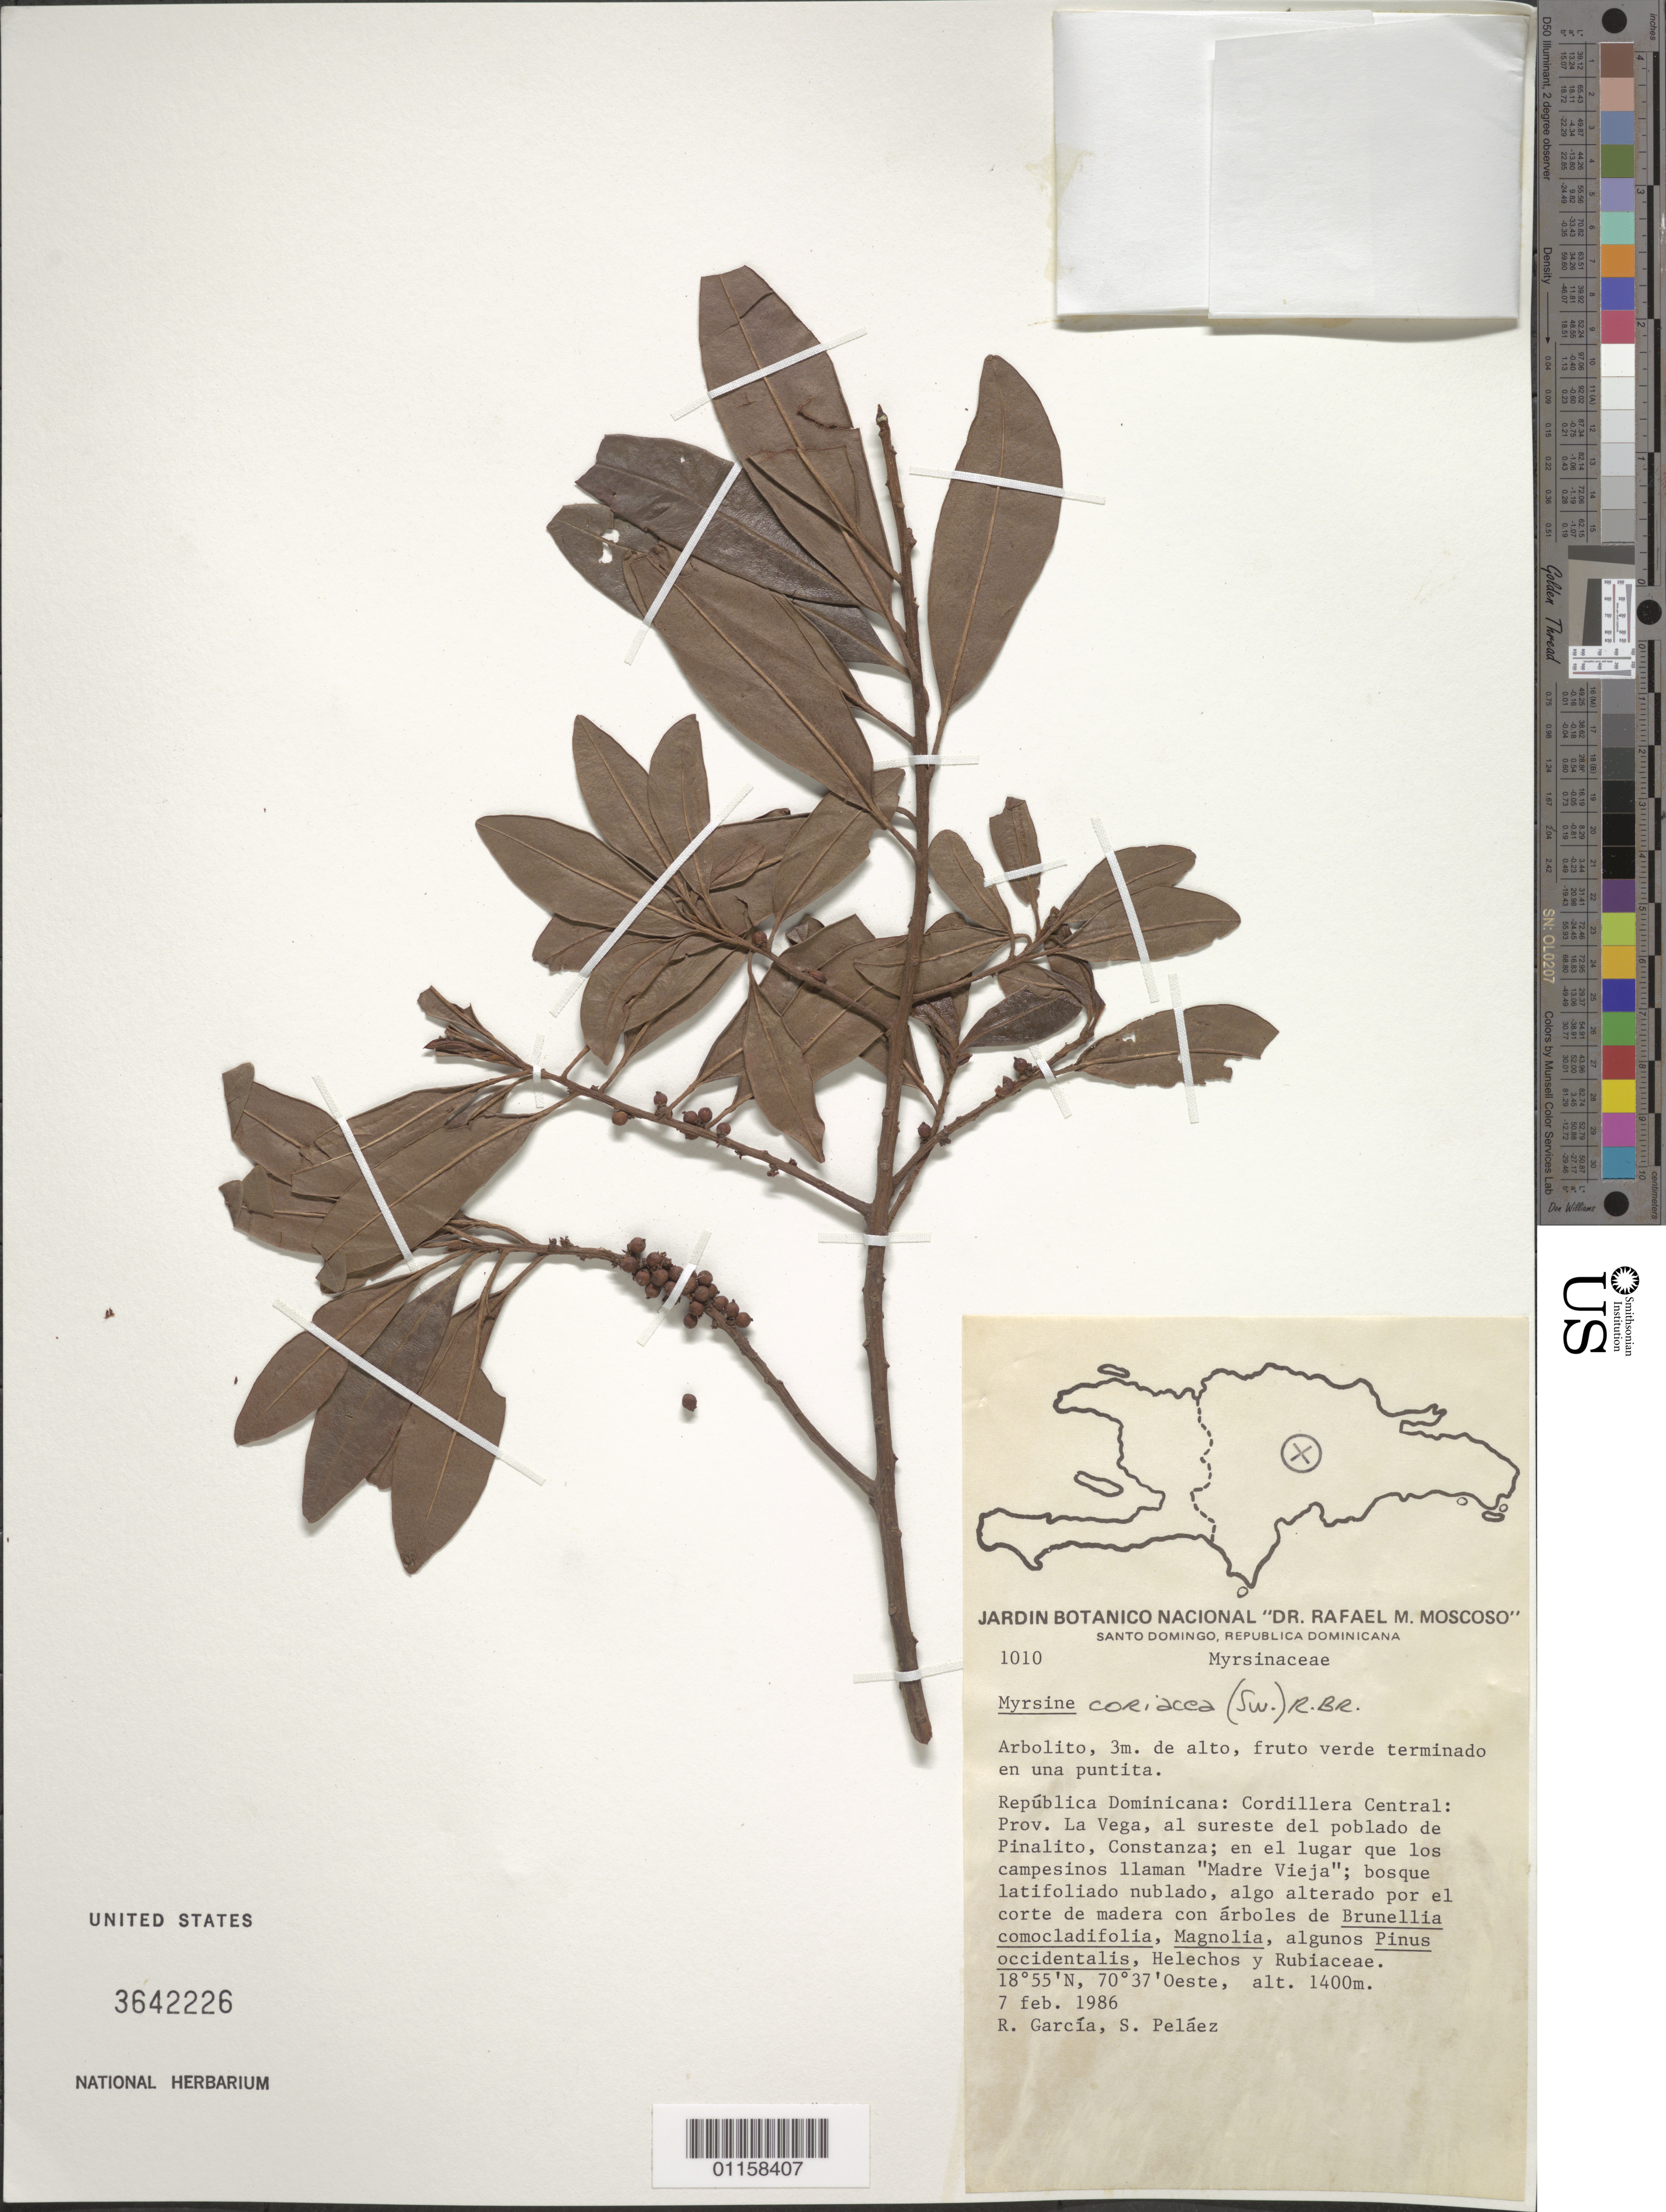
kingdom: Plantae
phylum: Tracheophyta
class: Magnoliopsida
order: Ericales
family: Primulaceae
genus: Myrsine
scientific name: Myrsine coriacea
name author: (Sw.) R. Br. ex Roem. & Schult.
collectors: R. García & S. Pelaez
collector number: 1010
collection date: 1986-02-07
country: Dominican Republic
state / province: La Vega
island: Hispaniola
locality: Cordillera Central, al sureste del poblado de Pinalito, Constanza, en el lugar que los campesinos llaman "Madre Vieja".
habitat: Bosque latifoliado nublado, algo alterado por el corte de madera con árboles de Brunellia comocladifolia, Magnolia, algunos Pinus occidentalis, Helechos y Rubiaceae.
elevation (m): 1400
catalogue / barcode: US 3642226